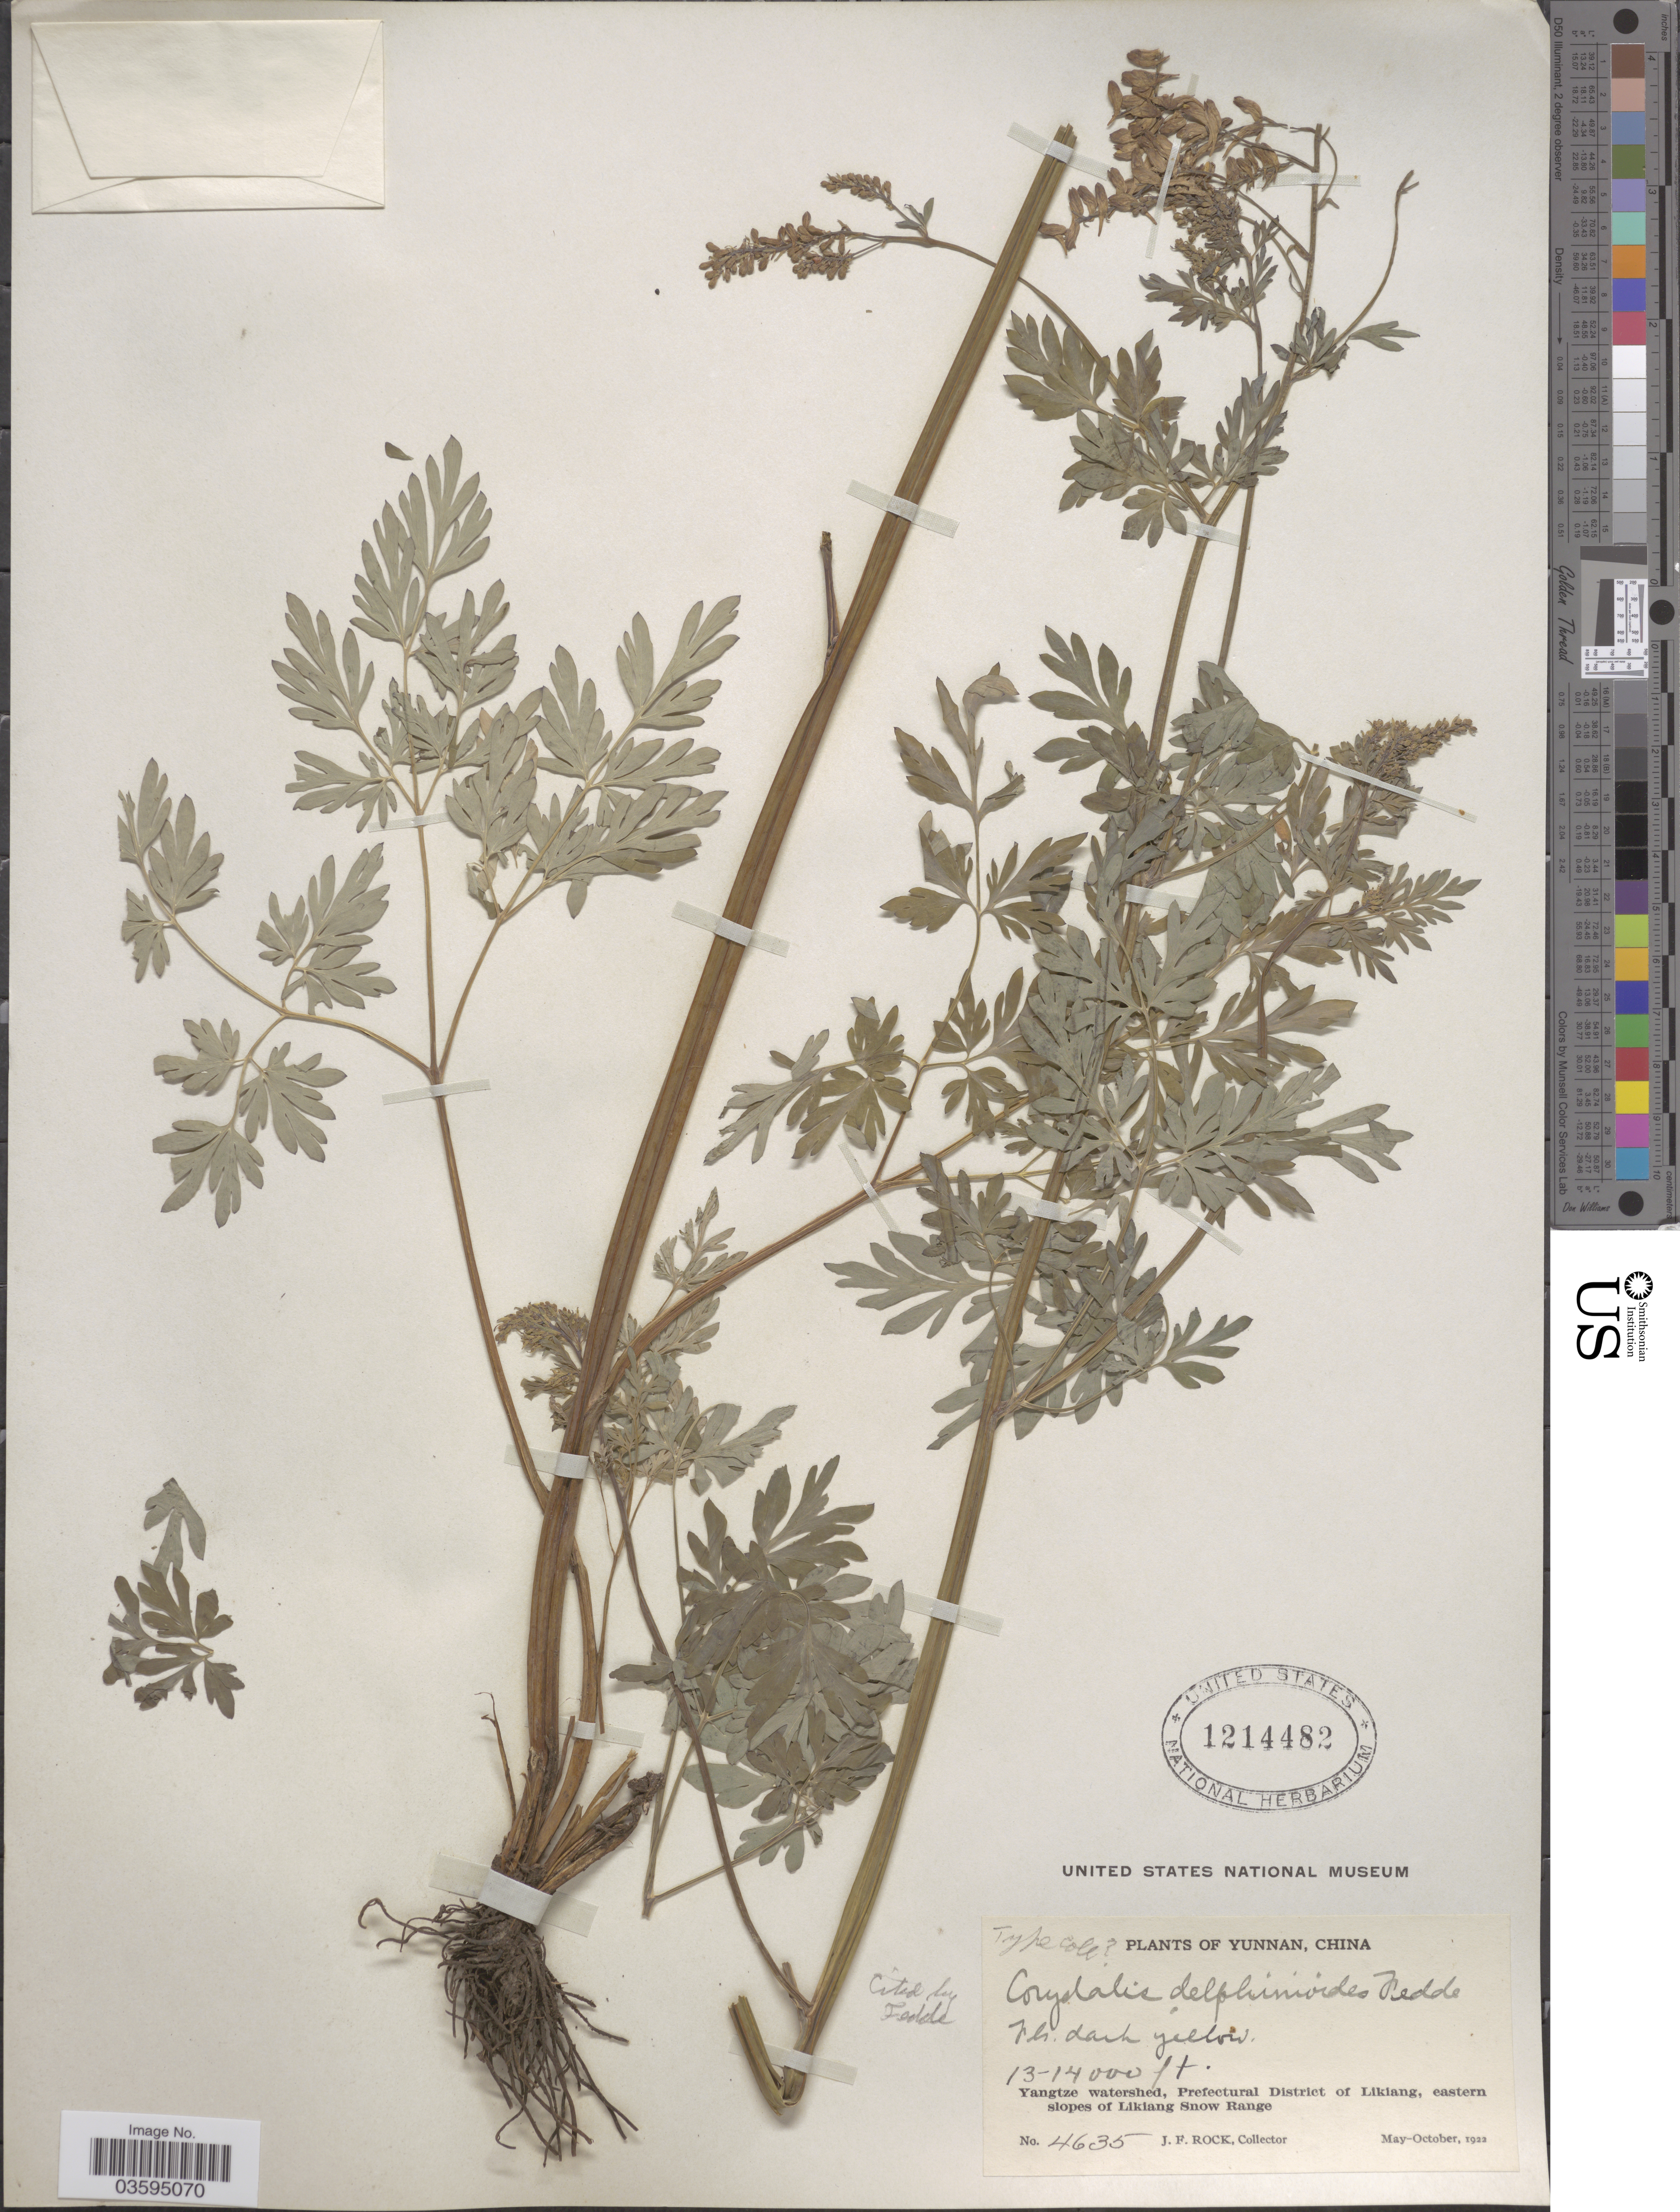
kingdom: Plantae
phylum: Tracheophyta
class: Magnoliopsida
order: Ranunculales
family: Papaveraceae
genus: Corydalis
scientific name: Corydalis delphinioides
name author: Fedde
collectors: J. Rock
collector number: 4635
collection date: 1922-05/1922-10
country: China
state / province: Yunnan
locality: Yangtze watershed, Prefectural District of Likiang, eastern slopes of Likiang Snow Range.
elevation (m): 3962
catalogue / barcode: US 1214482